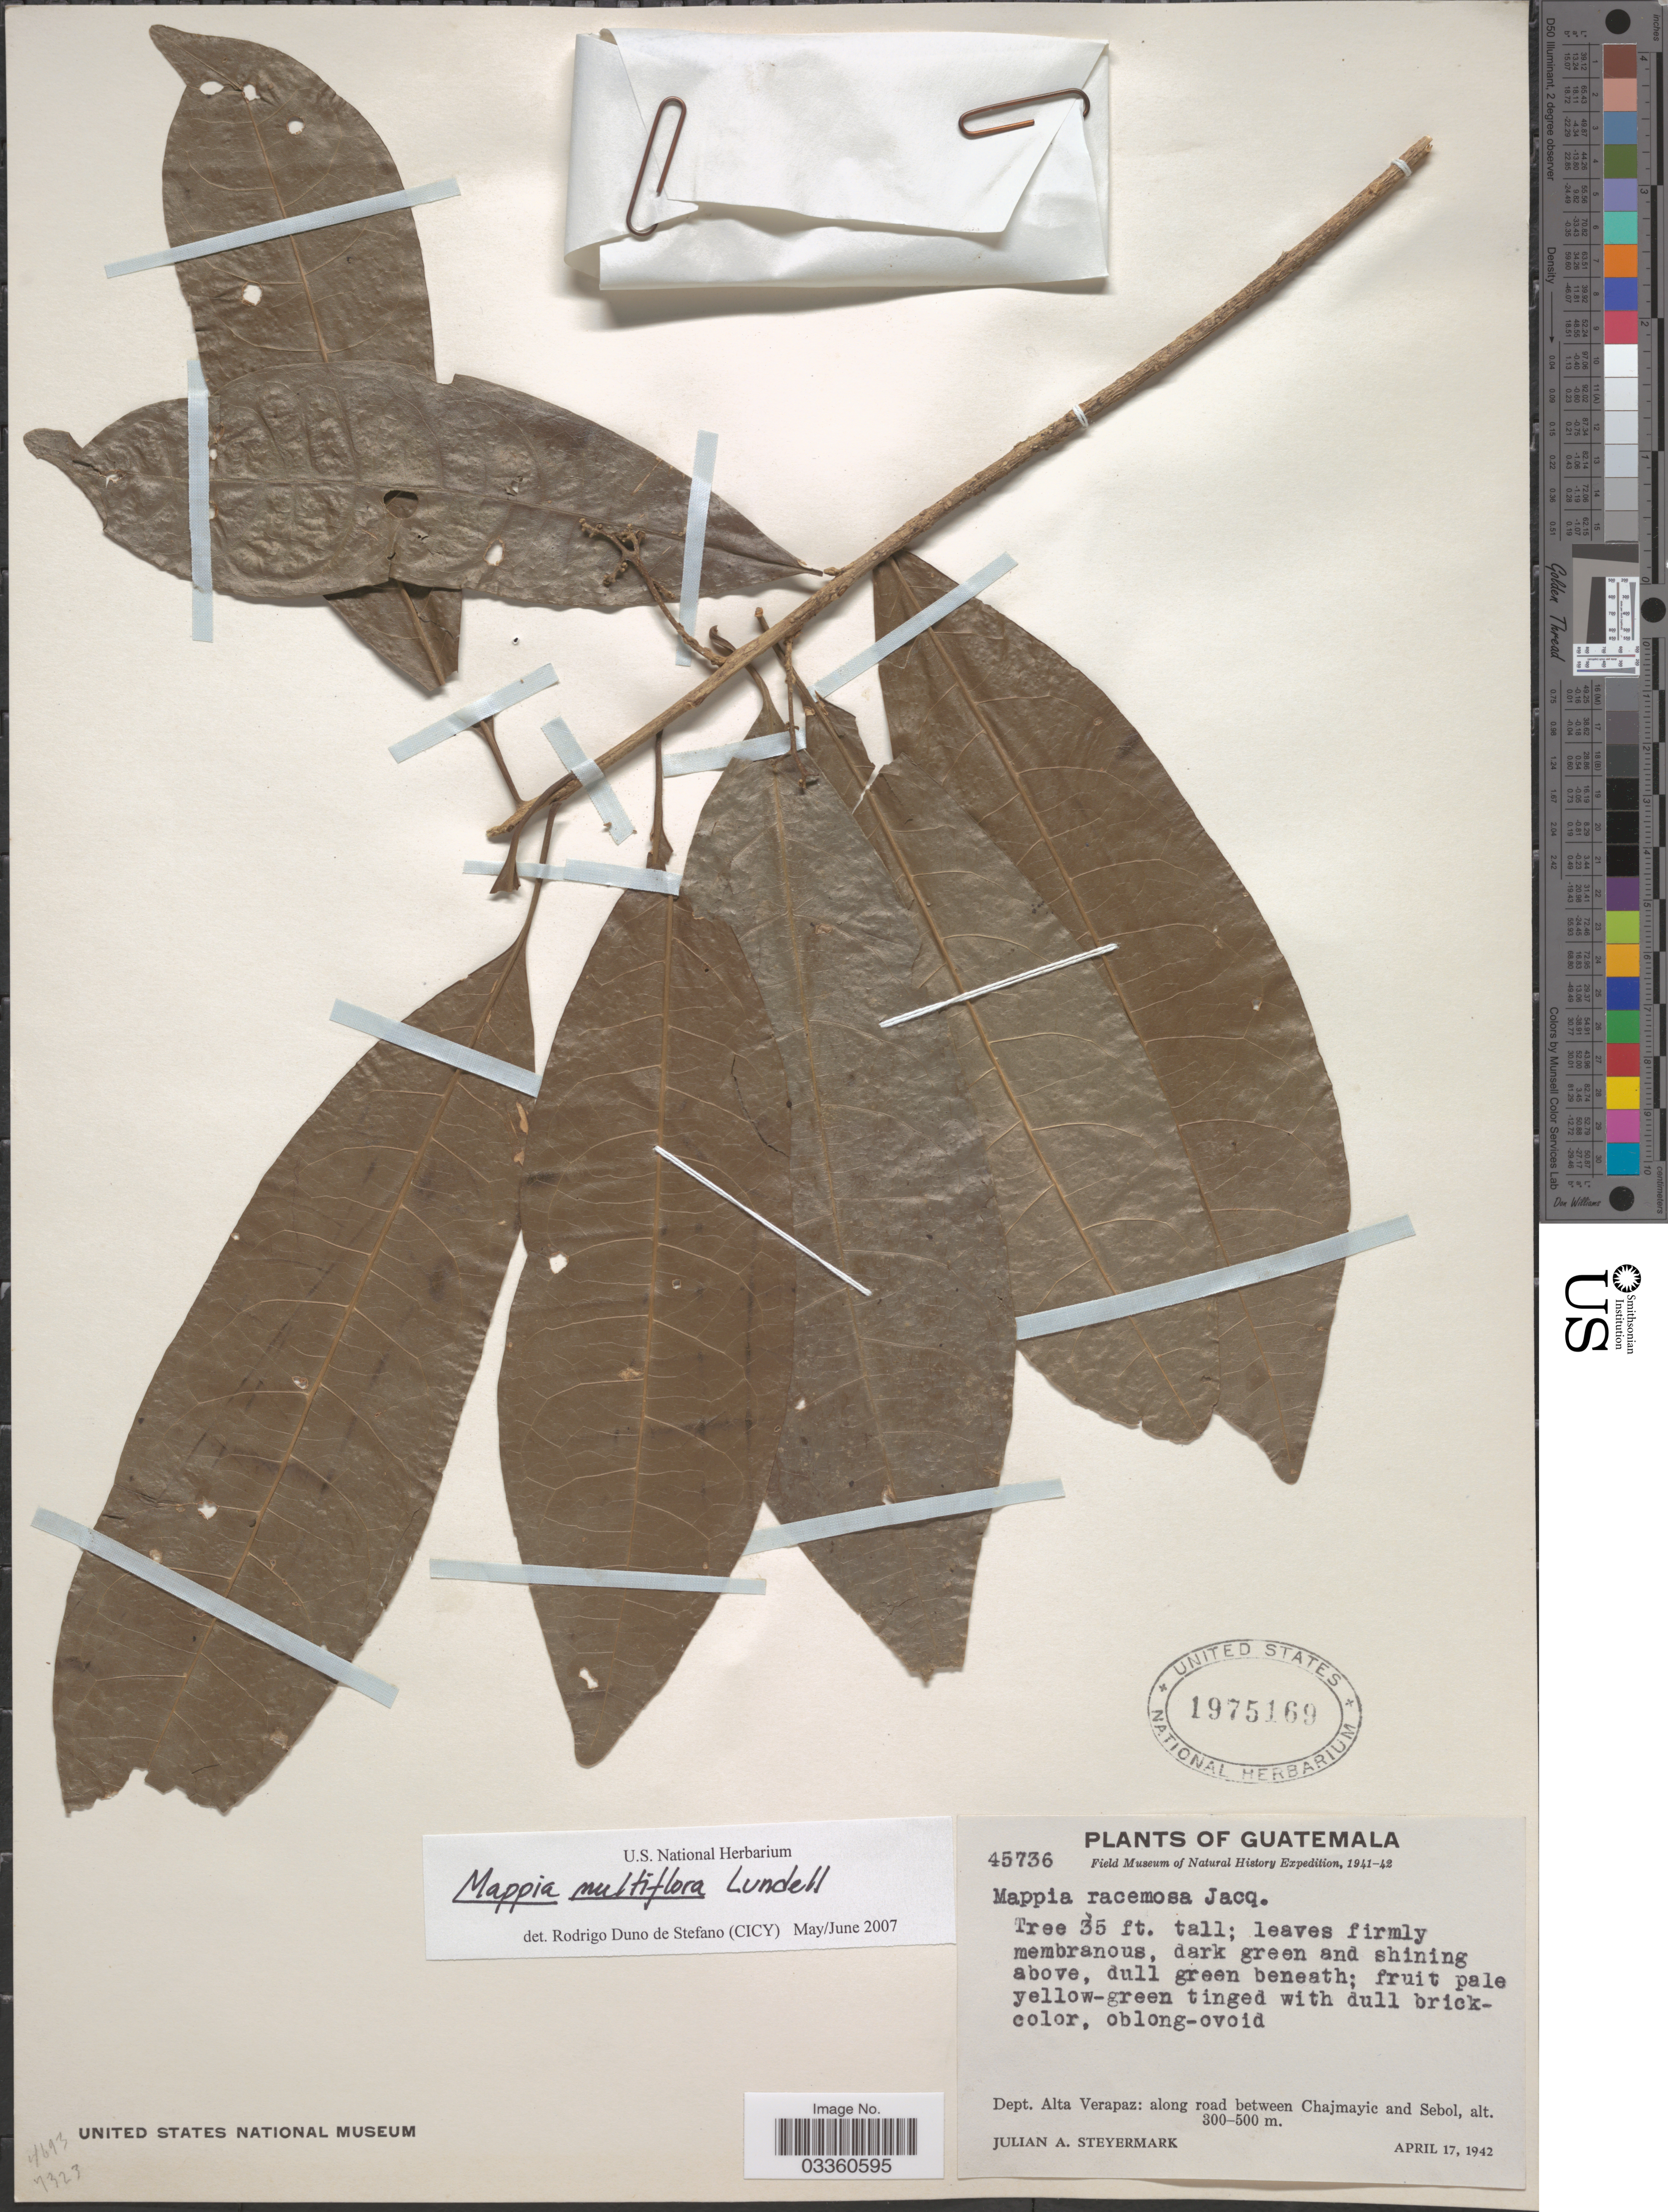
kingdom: Plantae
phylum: Tracheophyta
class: Magnoliopsida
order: Icacinales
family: Icacinaceae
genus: Mappia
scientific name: Mappia racemosa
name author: Jacq.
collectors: J. Steyermark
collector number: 45736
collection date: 1942-04-17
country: Guatemala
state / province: Alta Verapaz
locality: Dept. Alta Verapaz: along road between Chajmayic and Sebol.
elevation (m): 300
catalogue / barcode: US 1975169